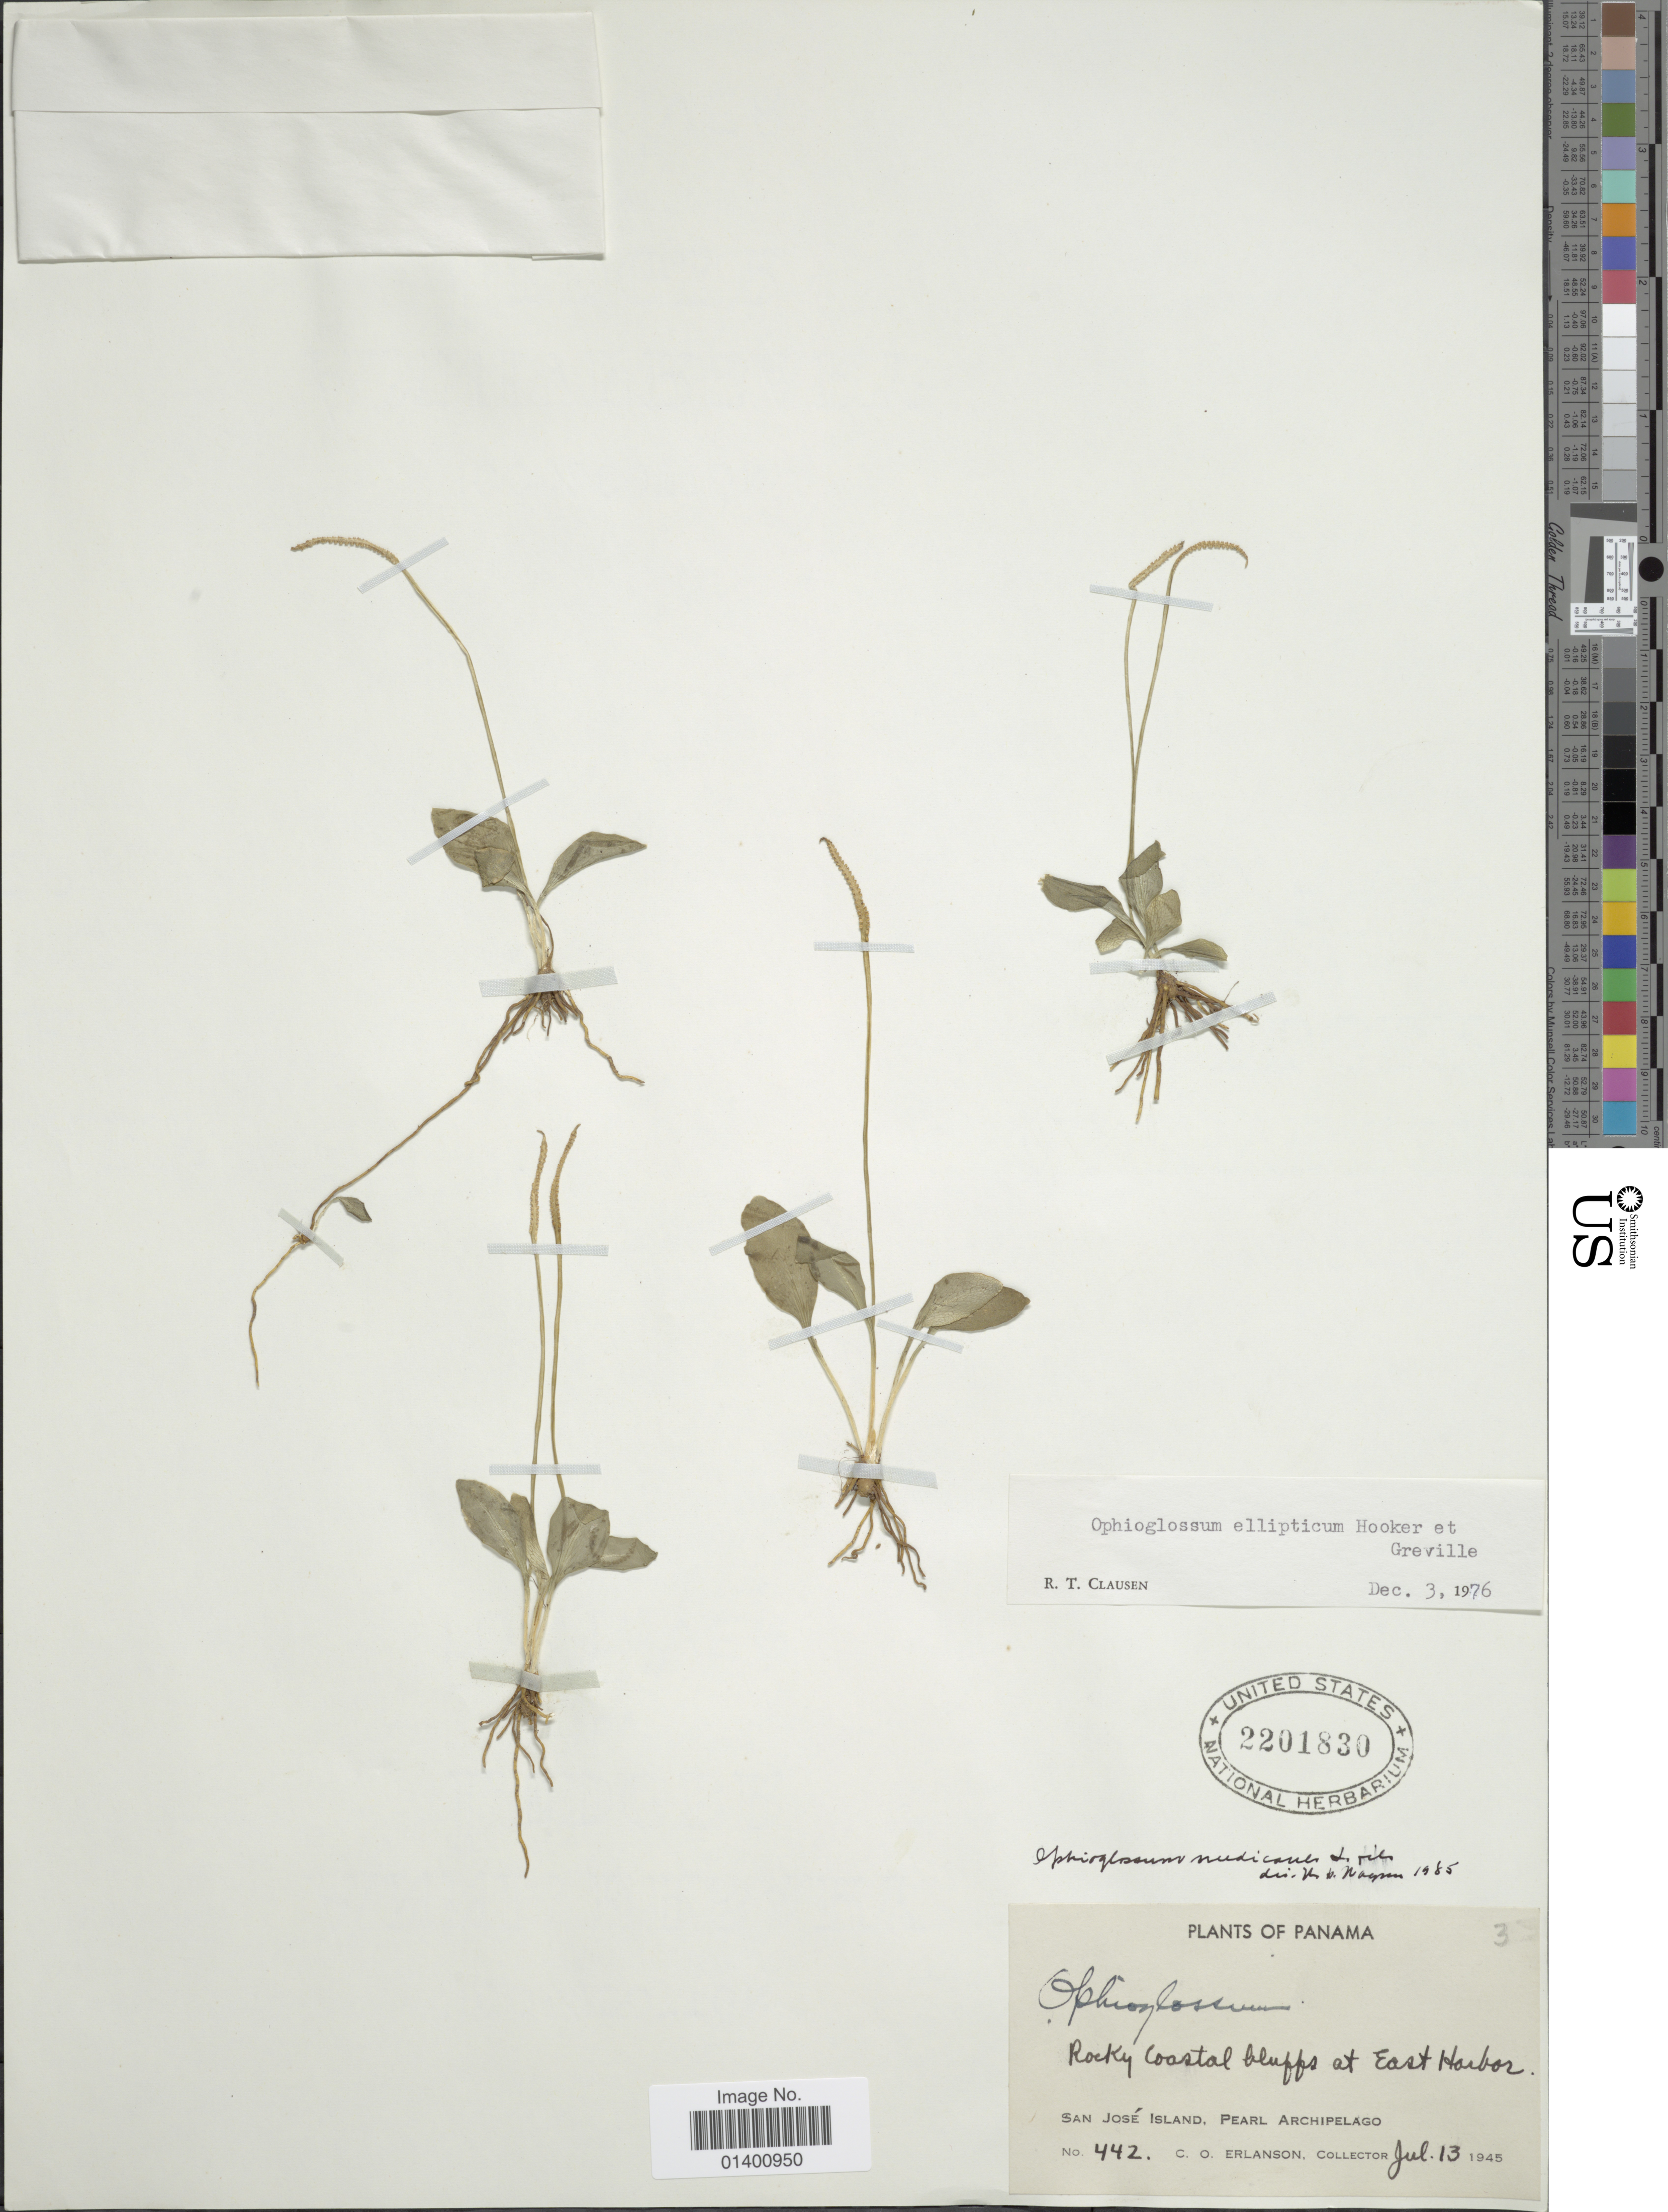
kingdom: Plantae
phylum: Tracheophyta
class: Polypodiopsida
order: Ophioglossales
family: Ophioglossaceae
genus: Ophioglossum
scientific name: Ophioglossum nudicaule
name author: L. f.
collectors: C. O. Erlanson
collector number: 442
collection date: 1945-07-13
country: Panama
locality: San José island, Pearl Archipelago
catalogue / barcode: US 2201830